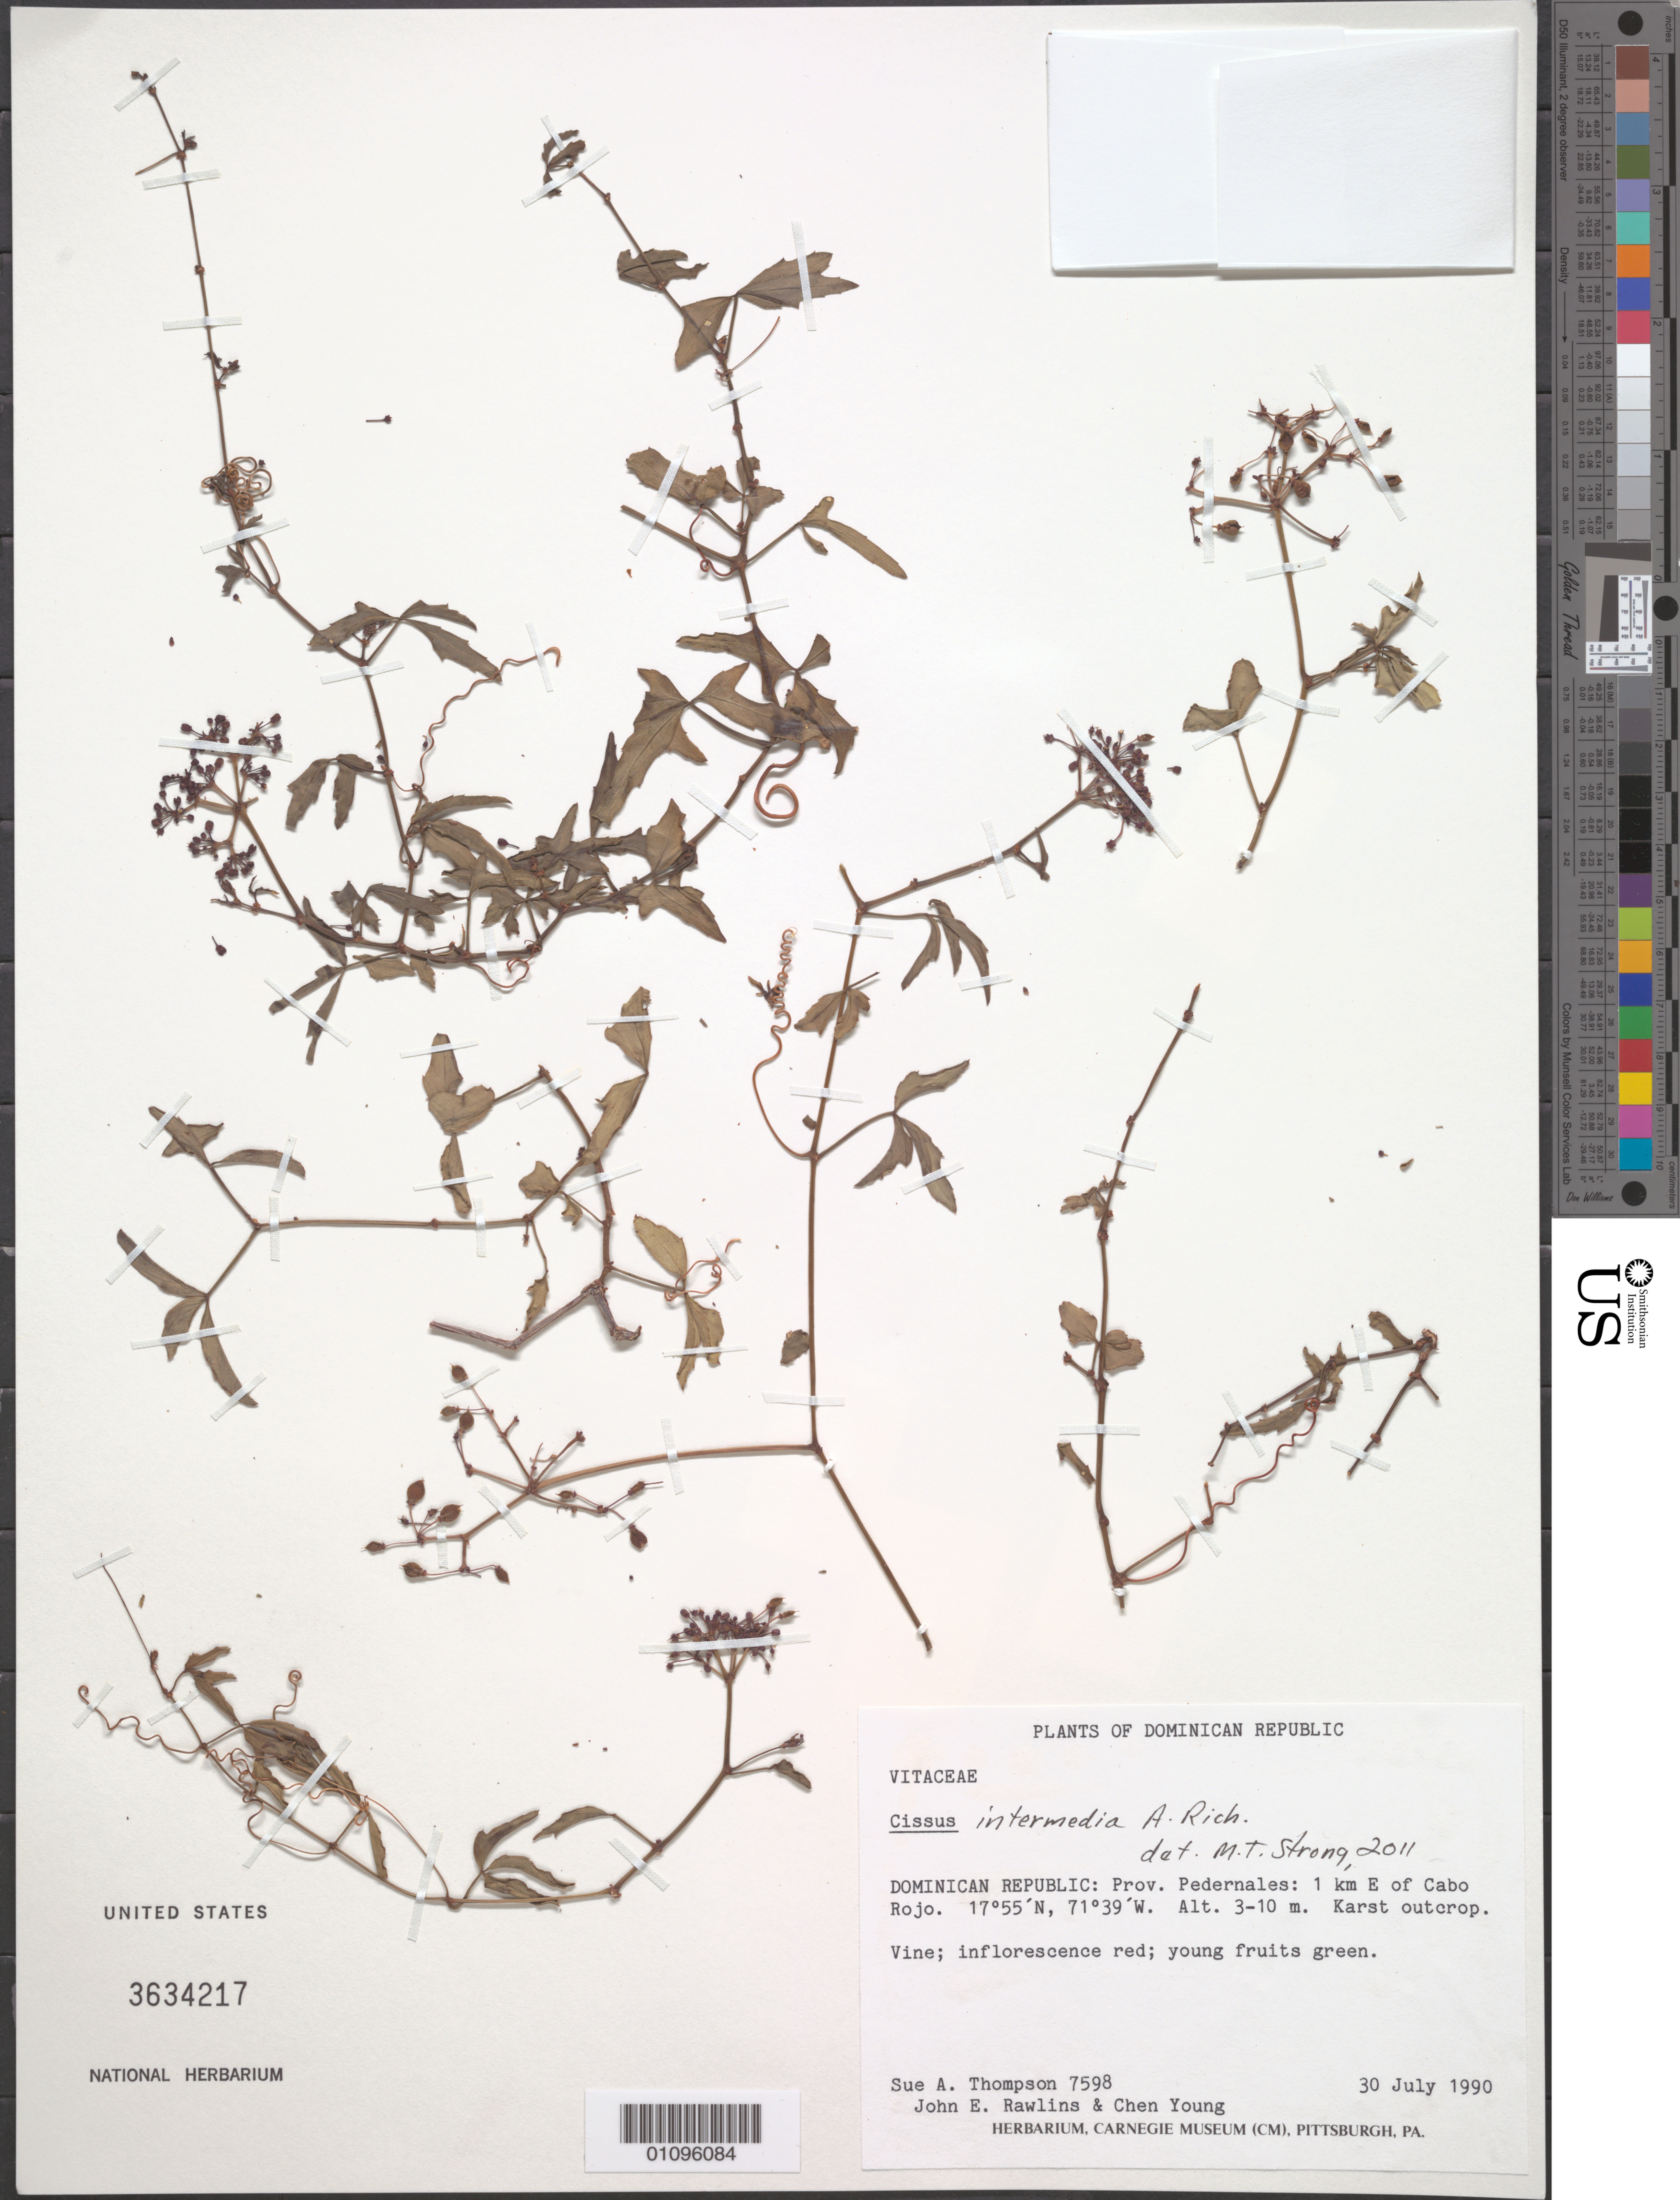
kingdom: Plantae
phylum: Tracheophyta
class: Magnoliopsida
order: Vitales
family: Vitaceae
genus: Cissus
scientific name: Cissus intermedia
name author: A. Rich.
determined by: Strong, M. T., (US), Smithsonian Institution - National Museum of Natural History (UNITED STATES)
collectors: S. A. Thompson, J. Rawlins & C. Young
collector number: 7598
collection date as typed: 30 Jul 1990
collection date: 1990-07-30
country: Dominican Republic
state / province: Pedernales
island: Hispaniola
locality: Cabo Rojo, 1 km E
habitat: Karst outcrop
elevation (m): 3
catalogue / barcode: US 3634217